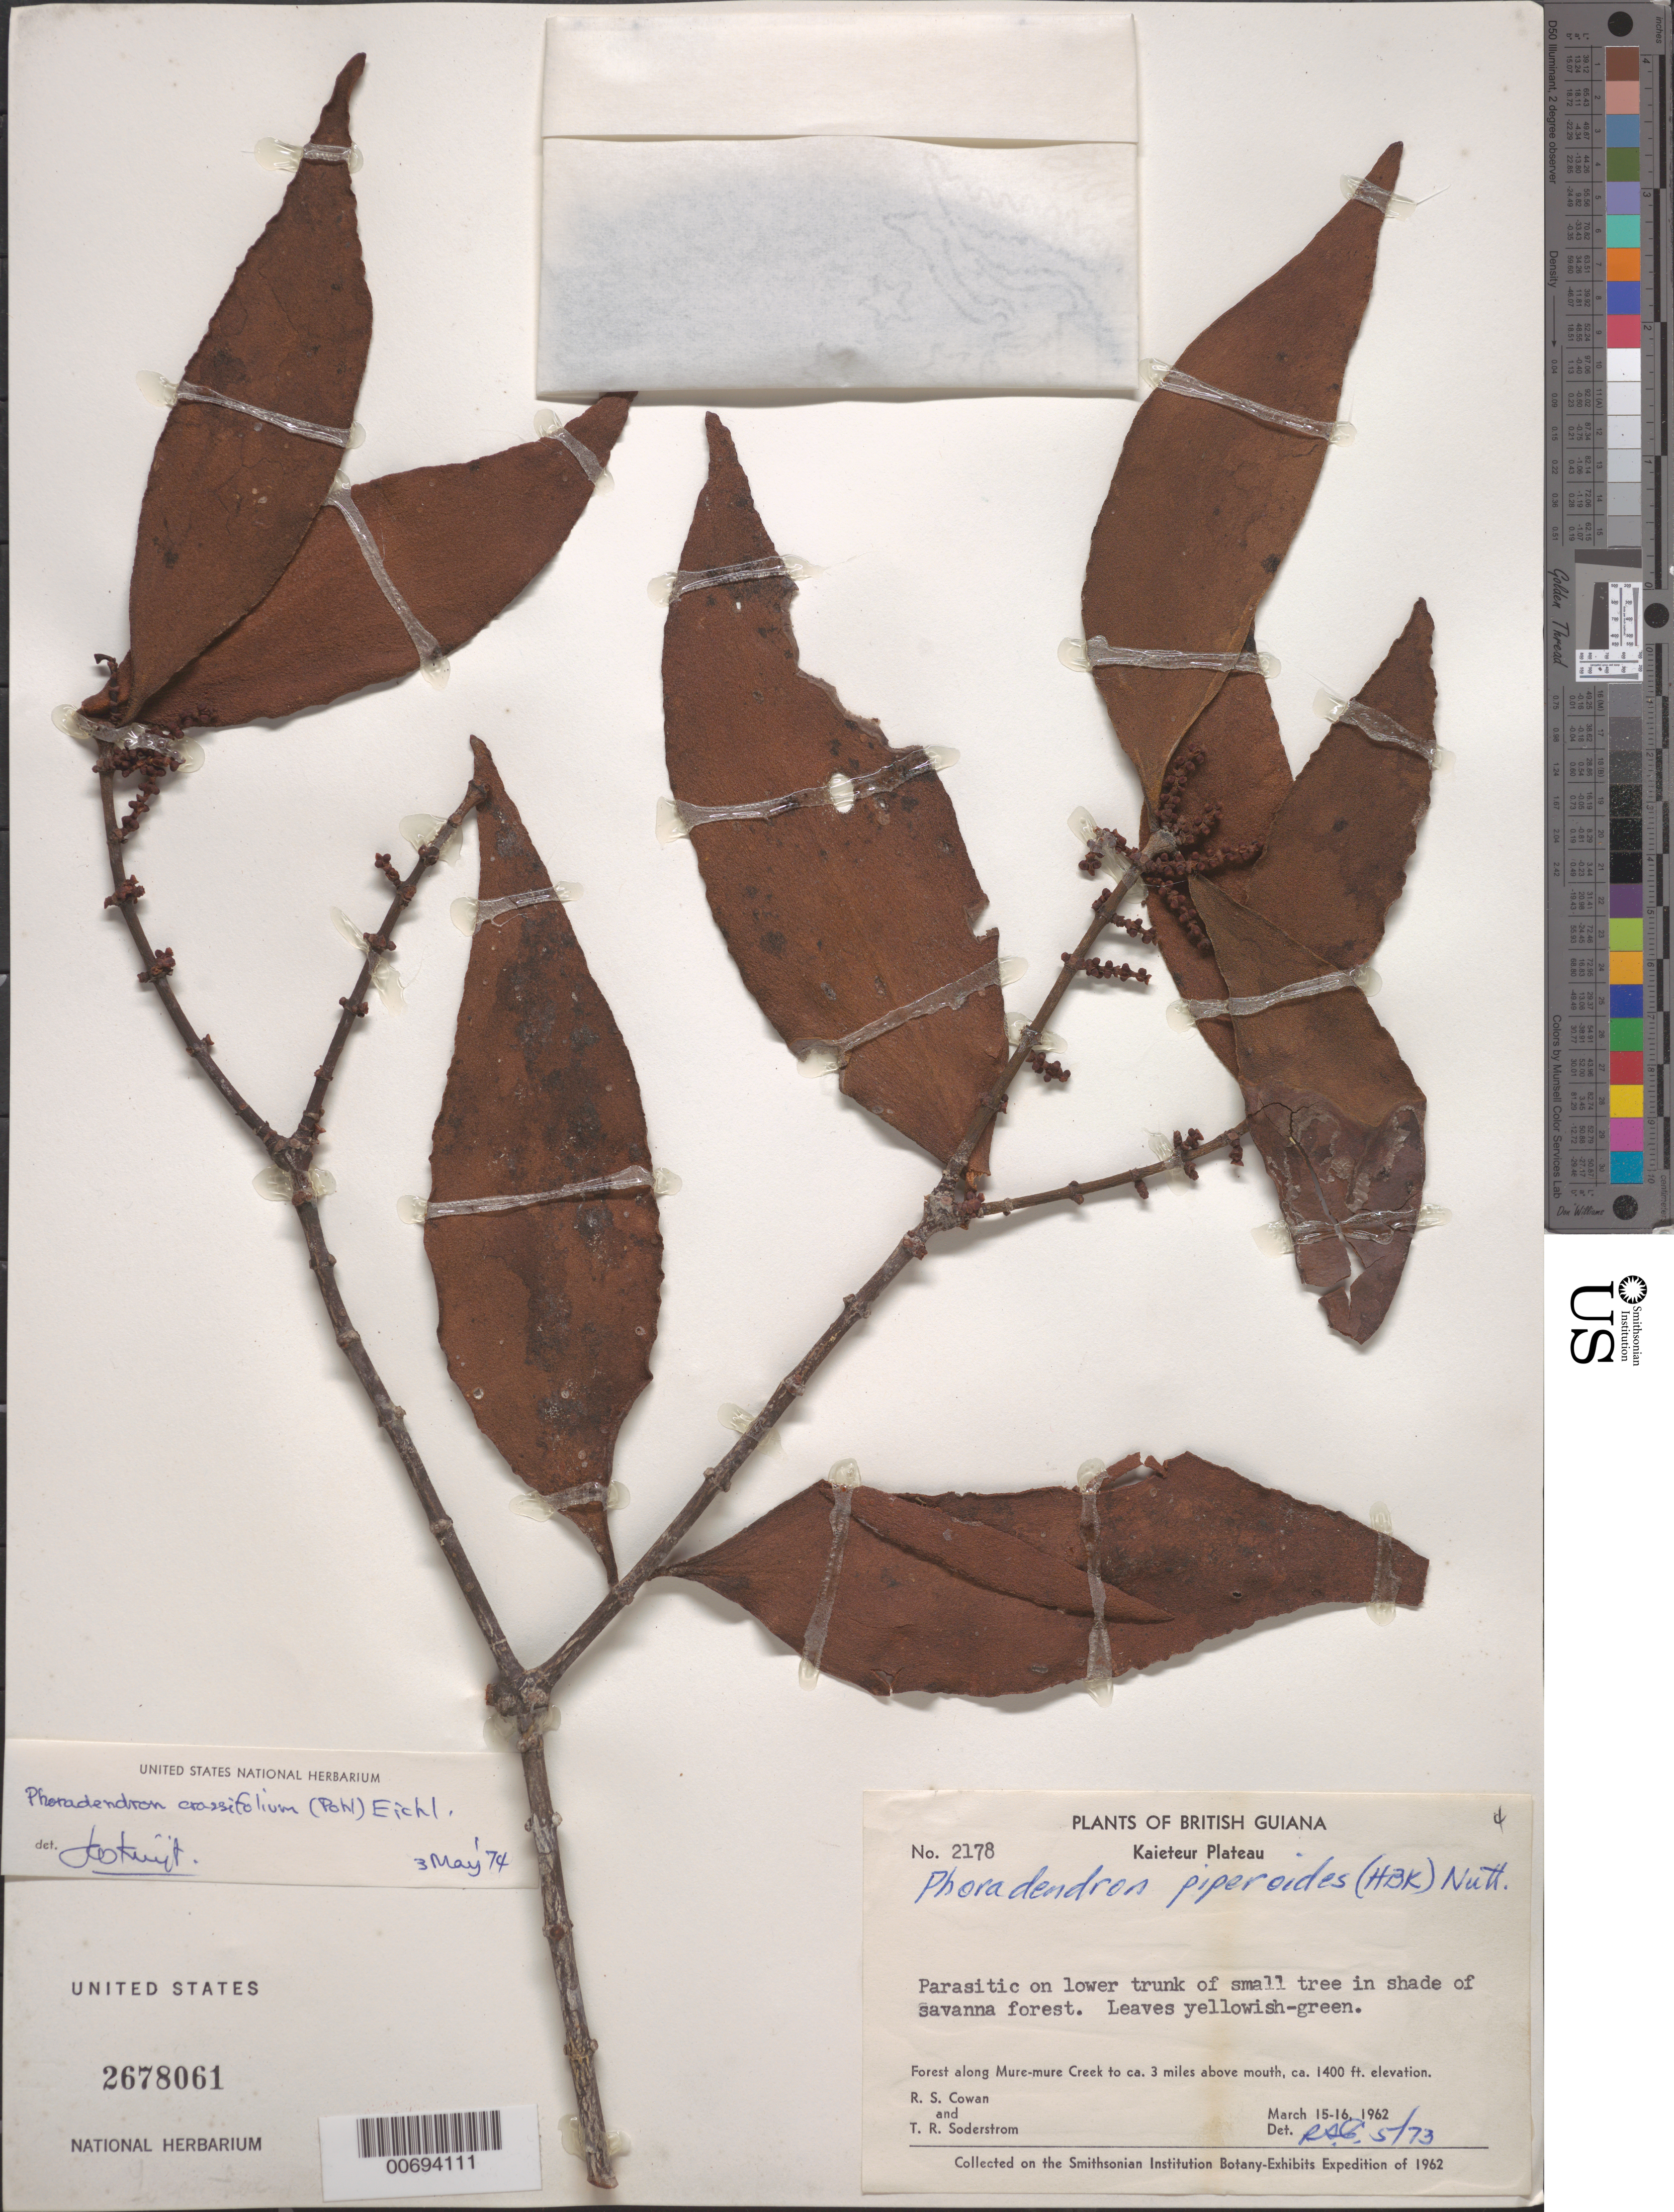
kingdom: Plantae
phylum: Tracheophyta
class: Magnoliopsida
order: Santalales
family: Viscaceae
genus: Phoradendron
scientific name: Phoradendron crassifolium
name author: (Pohl ex DC.) Eichler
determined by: Kuijt, Job, (CANADA)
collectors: R. S. Cowan & T. R. Soderstrom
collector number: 2178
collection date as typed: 15-Mar-62 to 16-Mar-62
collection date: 1962-03-15/1962-03-16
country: Guyana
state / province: Potaro-Siparuni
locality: Kaieteur Plateau, Mure-mure Creek to ca. 3 mi. above mouth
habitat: On lower trunk of small tree in shade of savanna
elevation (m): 427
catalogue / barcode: US 2678061